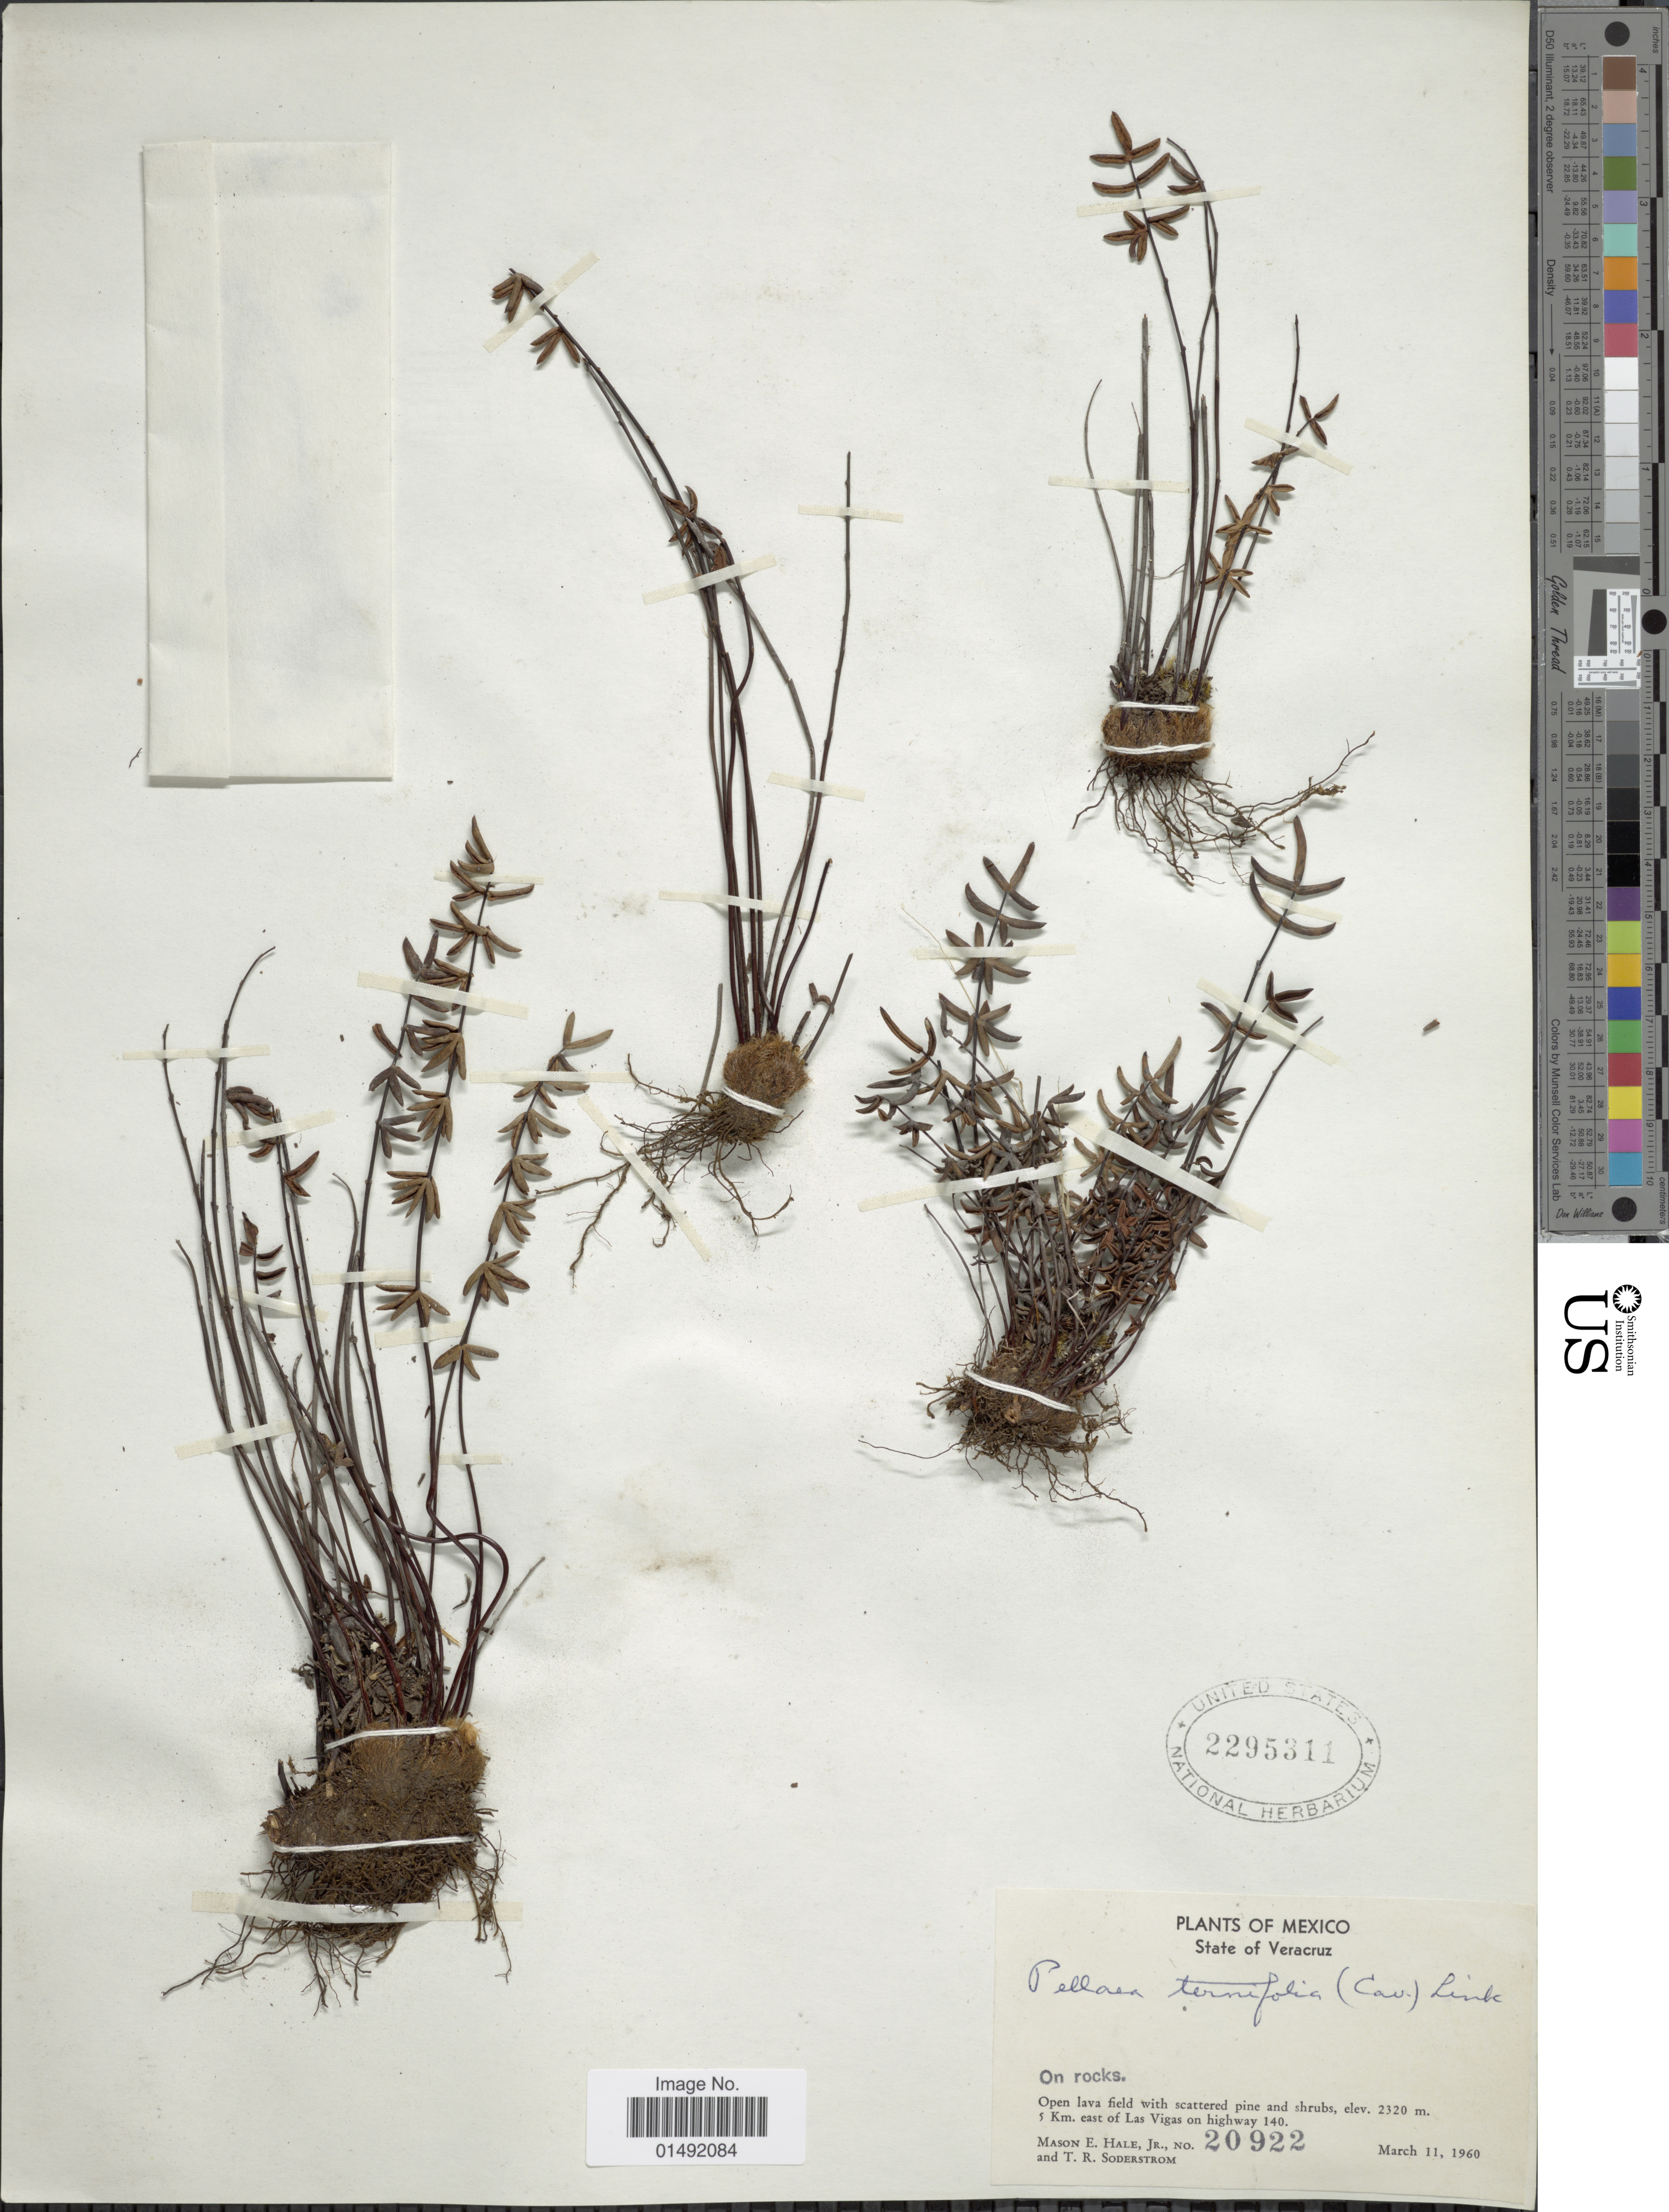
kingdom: Plantae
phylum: Tracheophyta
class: Polypodiopsida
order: Polypodiales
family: Pteridaceae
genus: Pellaea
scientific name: Pellaea ternifolia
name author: (Cav.) Link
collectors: M. Hale & T. R. Soderstrom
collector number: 20922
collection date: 1960-03-11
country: Mexico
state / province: Veracruz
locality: State of Veracruz, 5 Km. east of Las Vigas on highway 140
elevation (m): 2320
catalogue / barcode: US 2295311